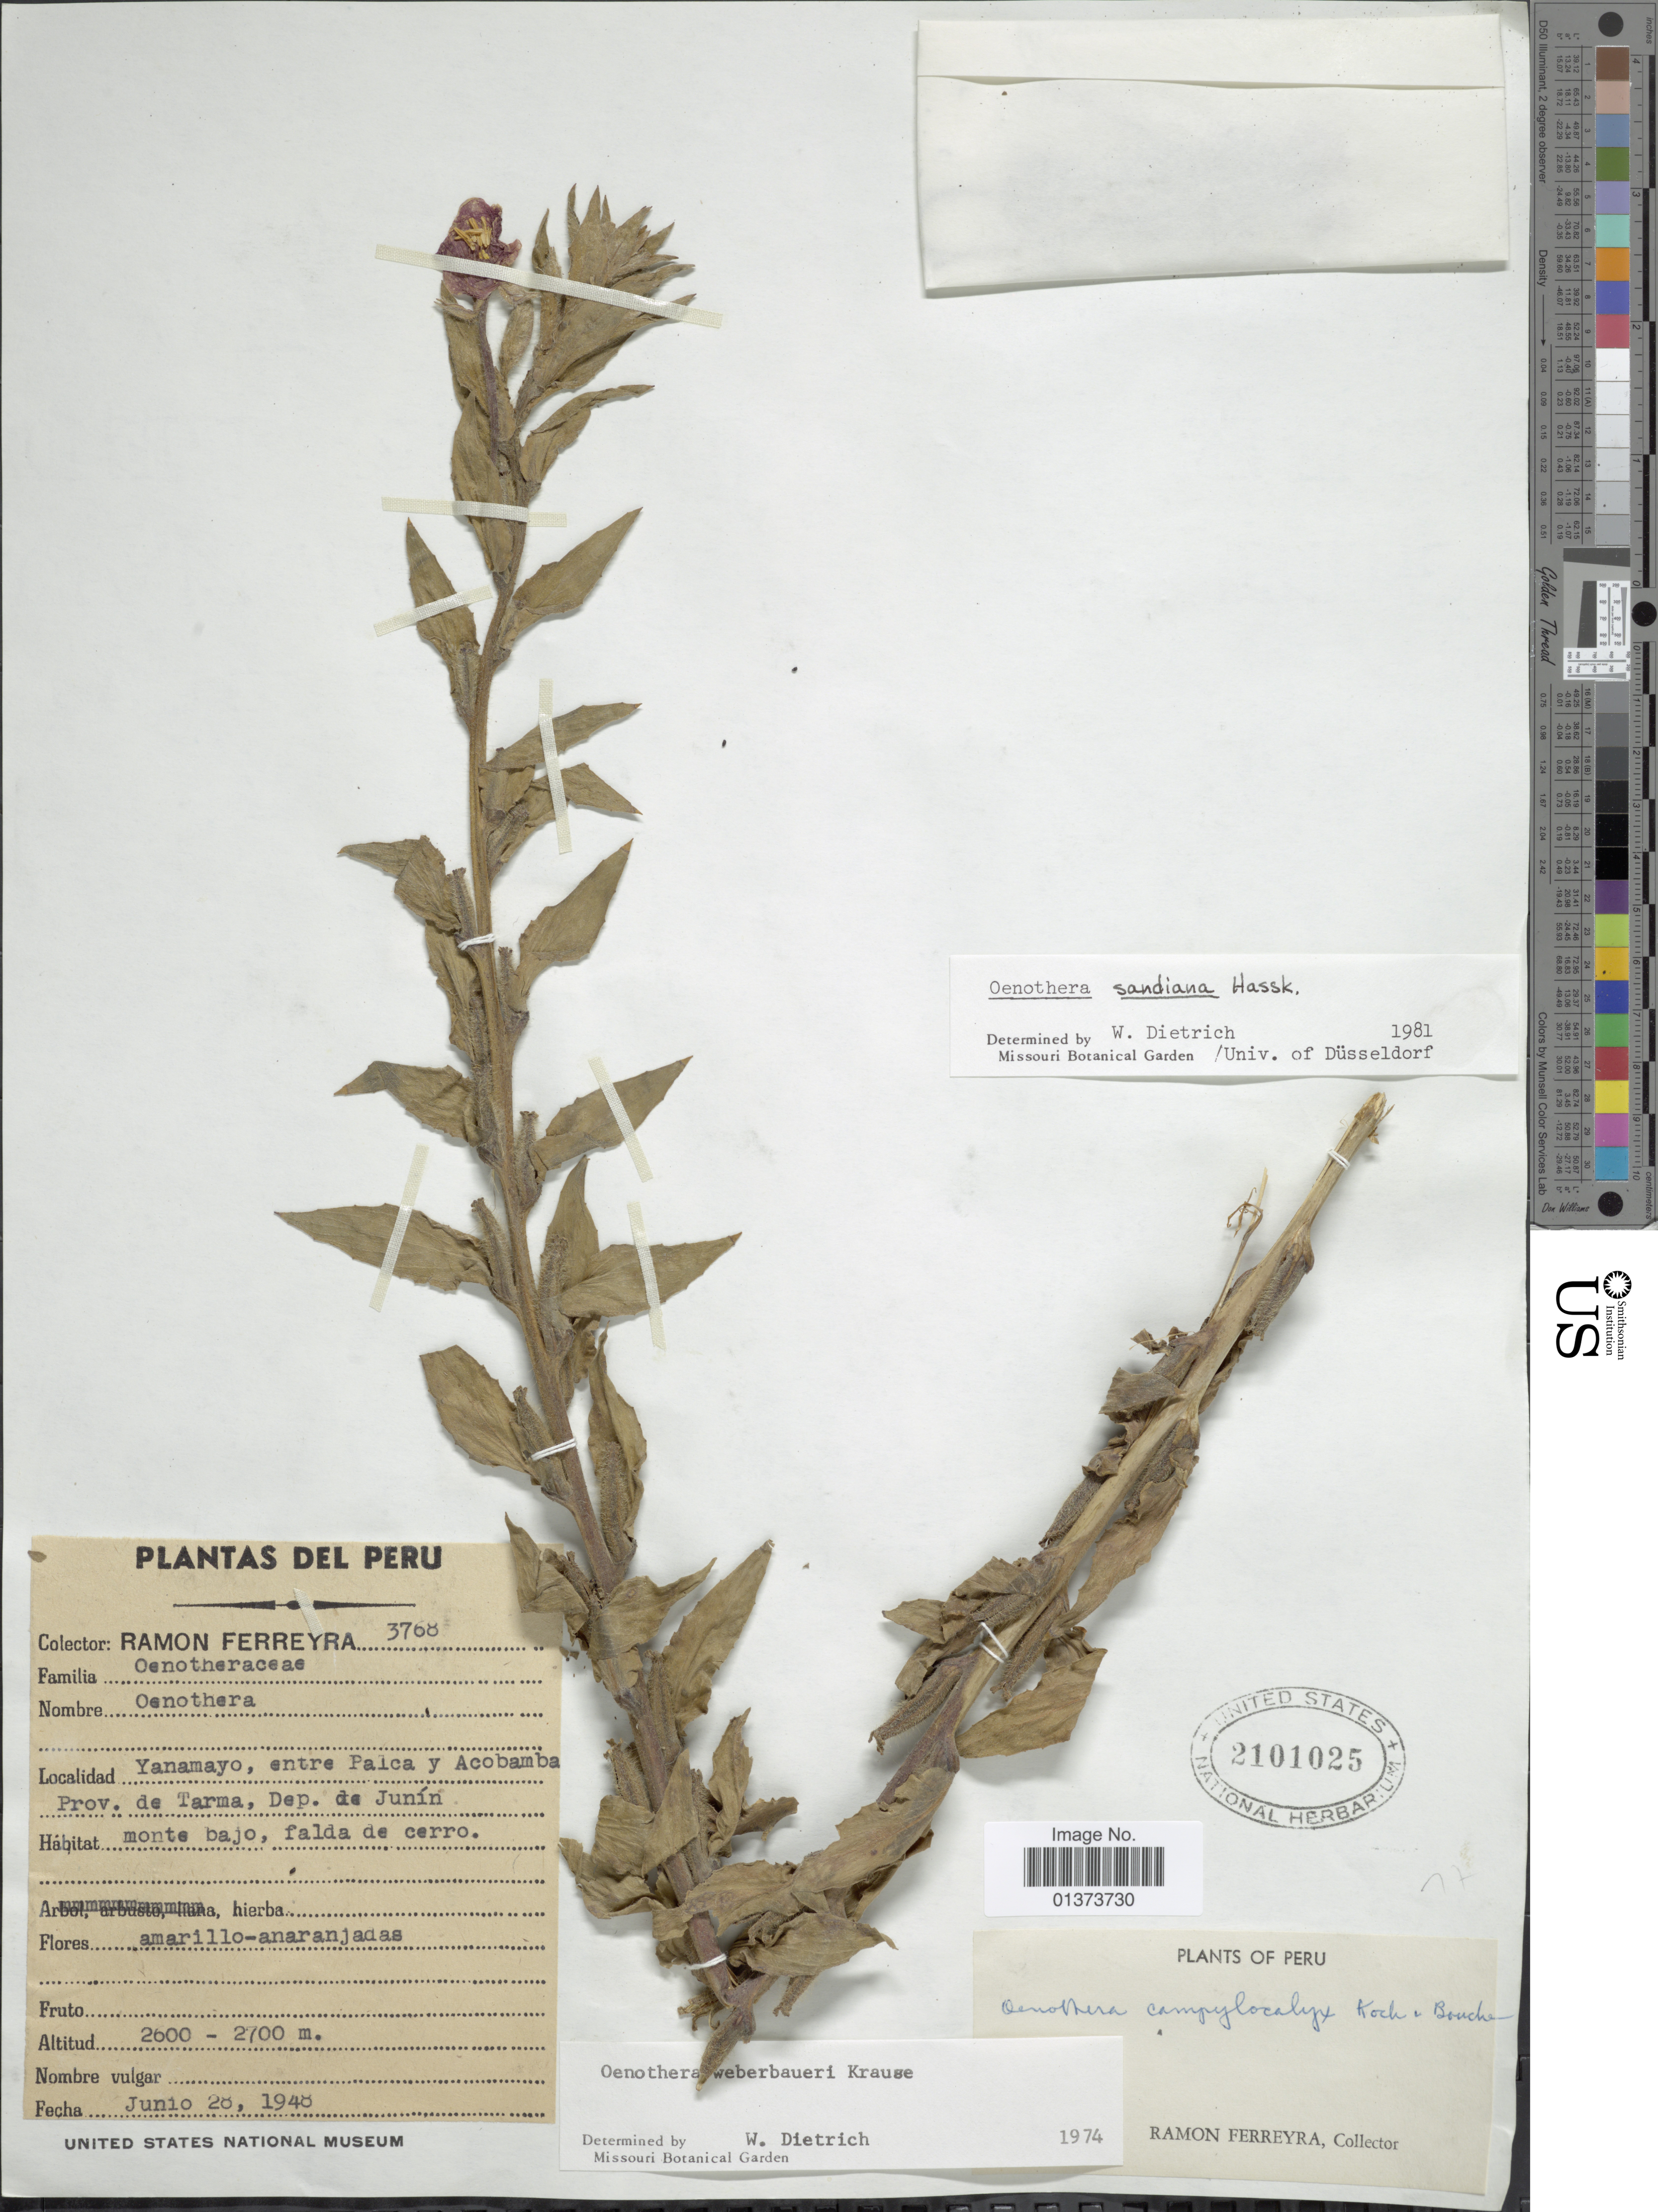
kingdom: Plantae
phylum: Tracheophyta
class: Magnoliopsida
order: Myrtales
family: Onagraceae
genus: Oenothera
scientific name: Oenothera sandiana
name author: Hassk.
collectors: R. A. Ferreyra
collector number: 3768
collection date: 1948-06-28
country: Peru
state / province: Junín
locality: Yanamayo, entre Palca y Acobamba, Prov. de Tarma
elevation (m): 2600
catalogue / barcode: US 2101025